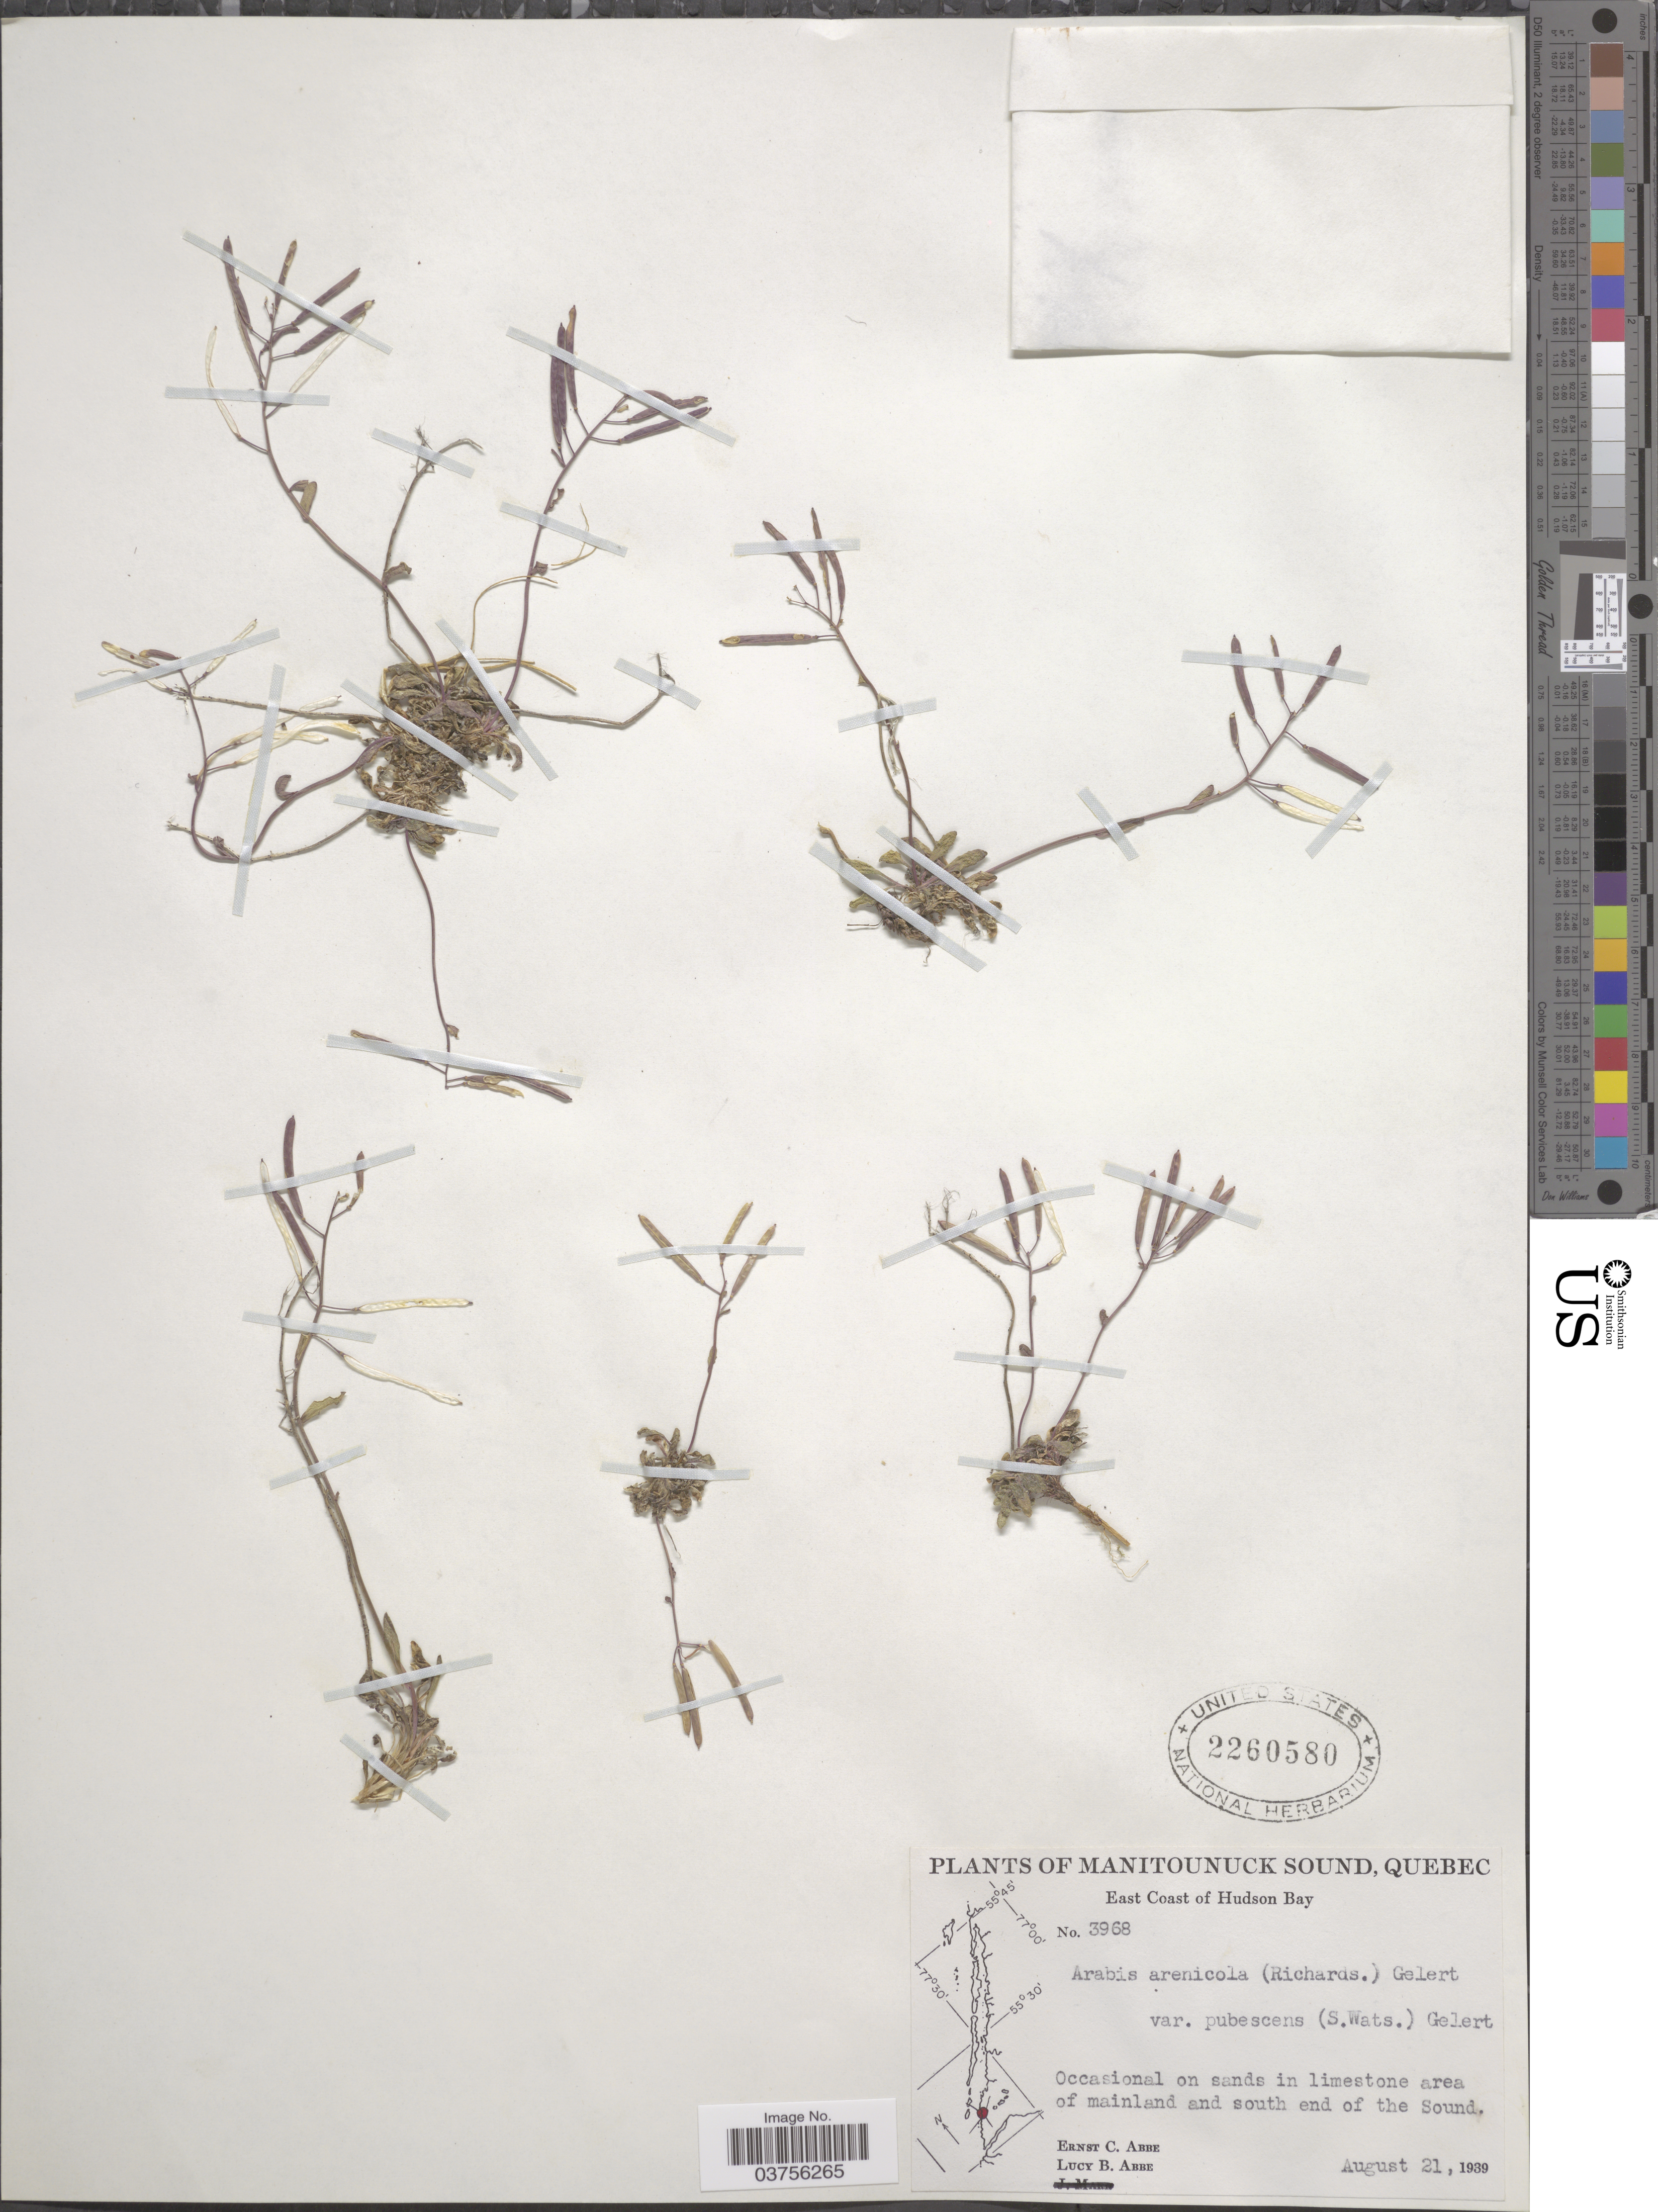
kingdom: Plantae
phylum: Tracheophyta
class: Magnoliopsida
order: Brassicales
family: Brassicaceae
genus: Arabis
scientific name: Arabis arenicola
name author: (Richardson ex Hook.) Gelert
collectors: E. C. Abbe & L. B. Abbe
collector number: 3968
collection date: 1939-08-21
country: Canada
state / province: Quebec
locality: Manitounuck Sound. East Coast of Hudson Bay. Mainland and south end of the Sound.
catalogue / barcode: US 2260580